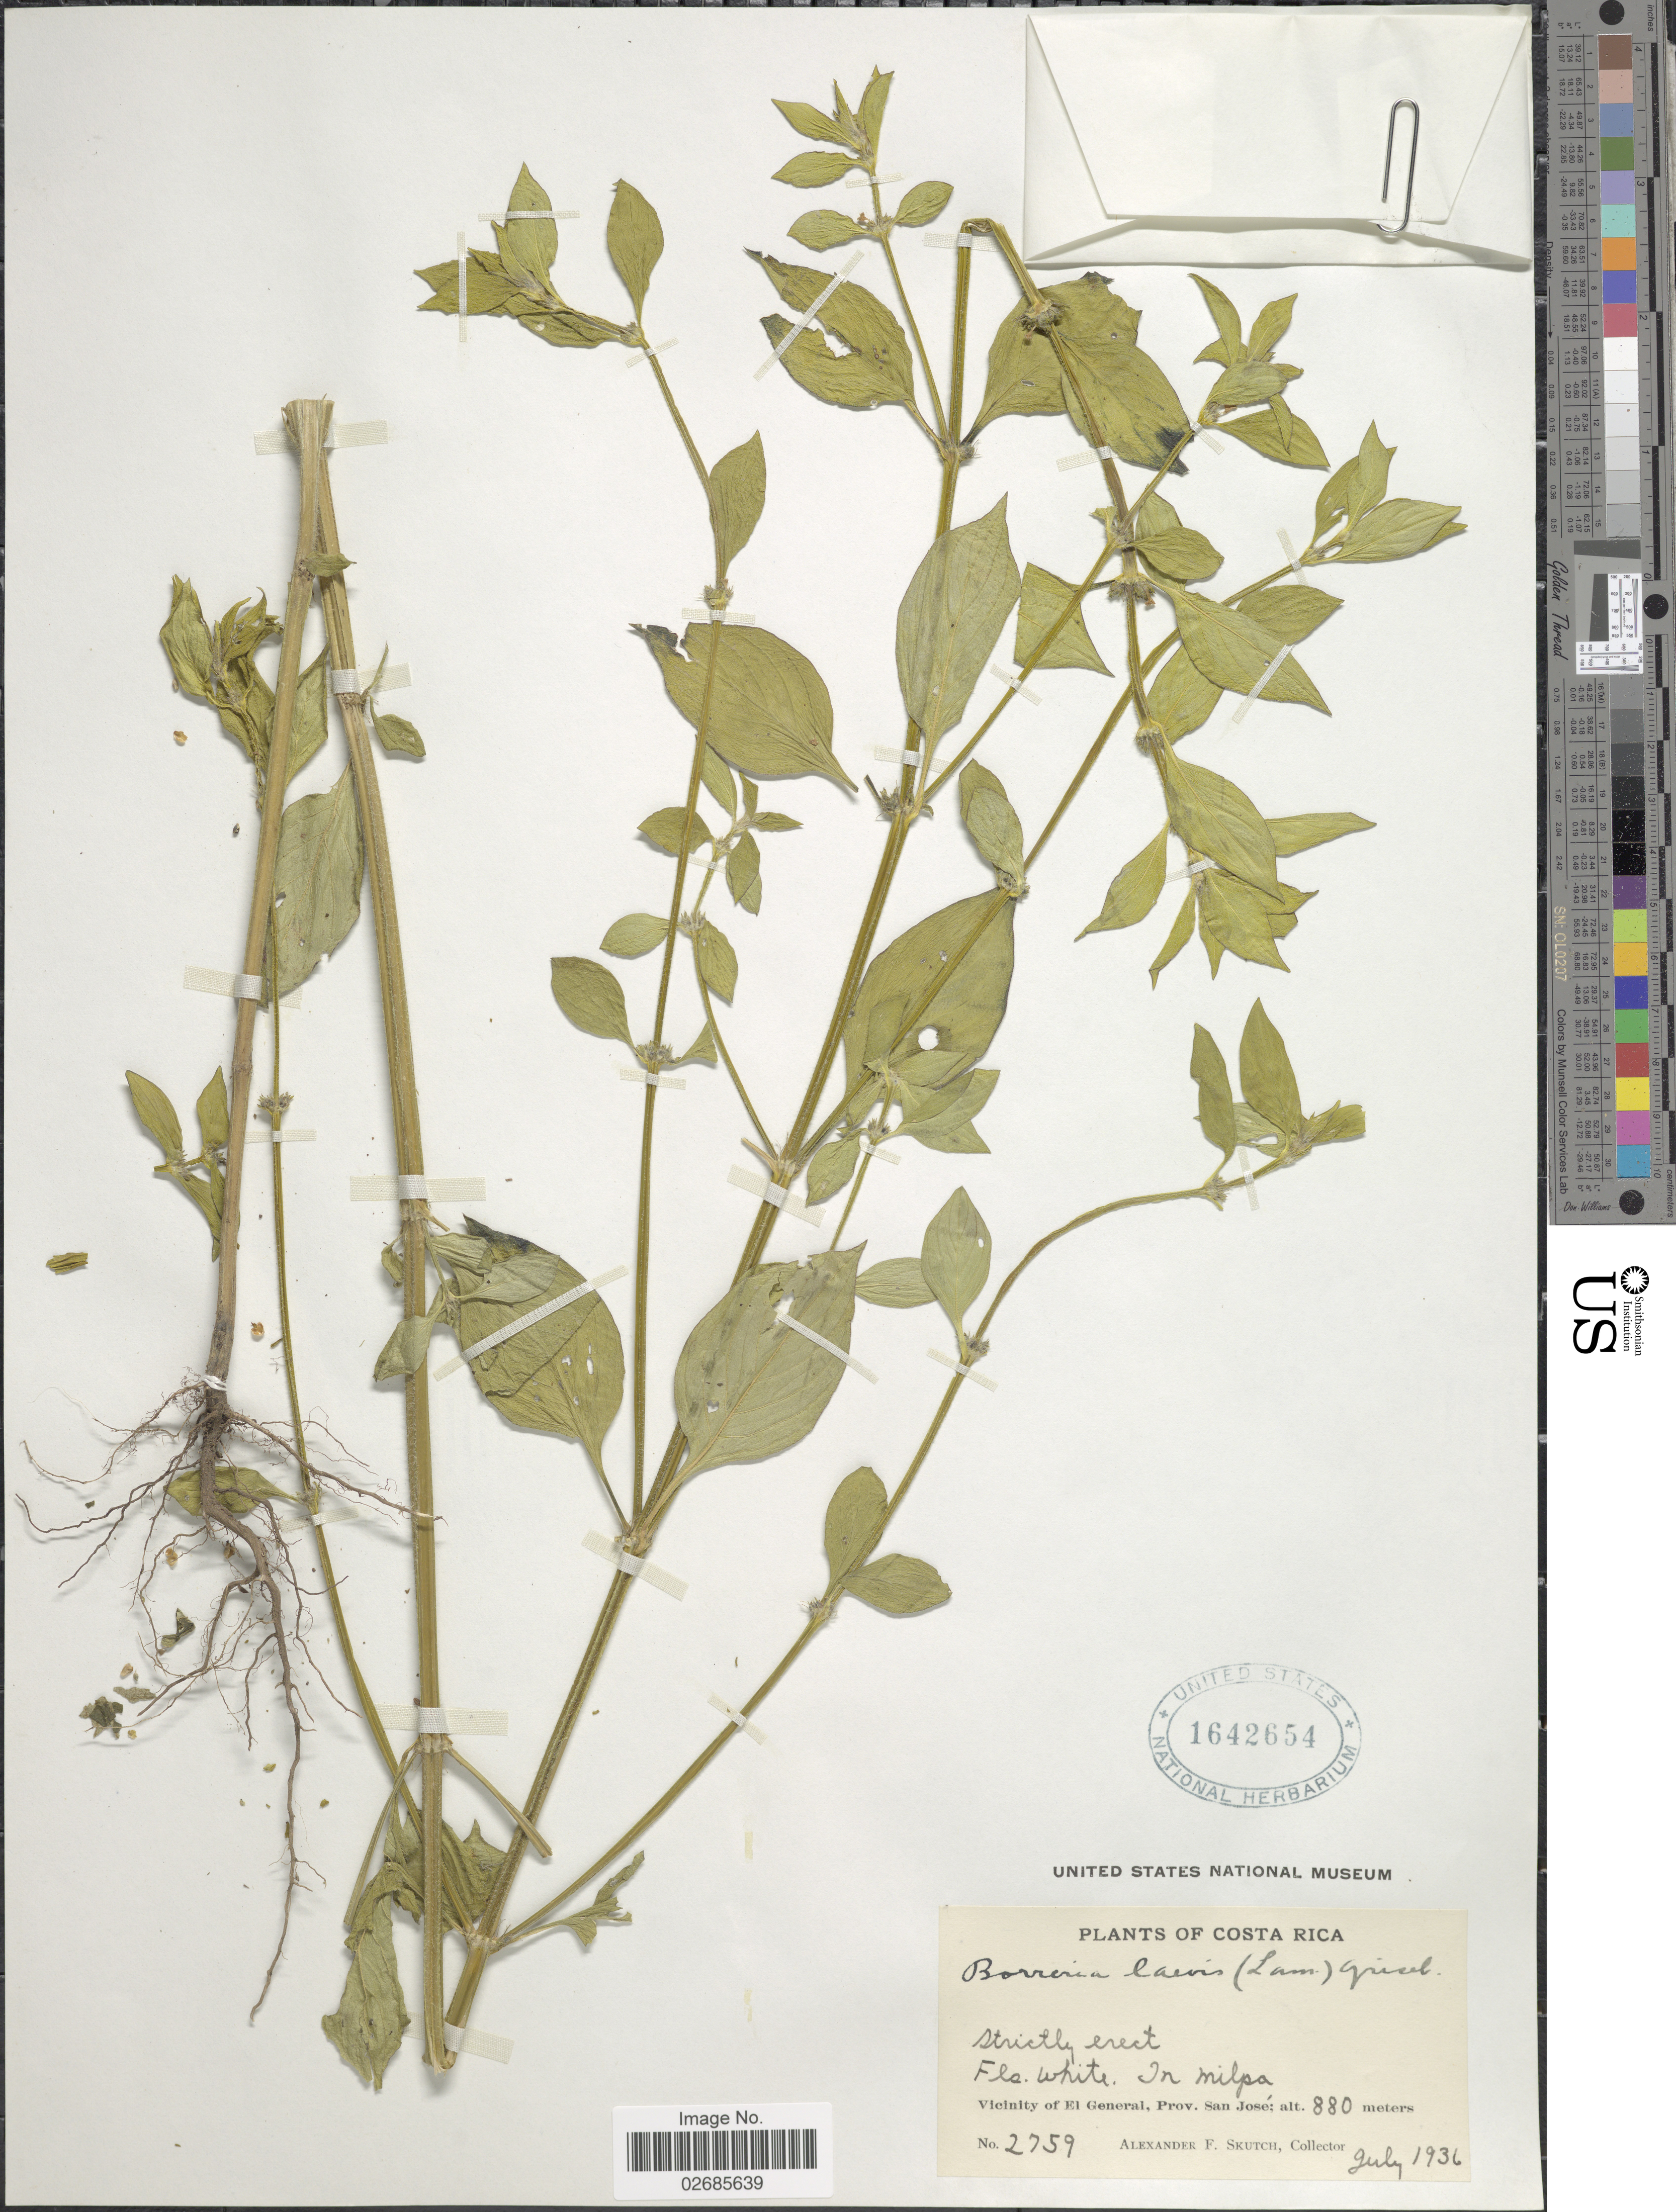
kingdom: Plantae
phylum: Tracheophyta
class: Magnoliopsida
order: Gentianales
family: Rubiaceae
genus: Borreria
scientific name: Borreria latifolia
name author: (Aubl.) K. Schum.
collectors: A. F. Skutch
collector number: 2459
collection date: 1936-07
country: Costa Rica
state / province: San José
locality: In milpa, Vicinity of El General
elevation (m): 880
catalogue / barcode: US 1642654